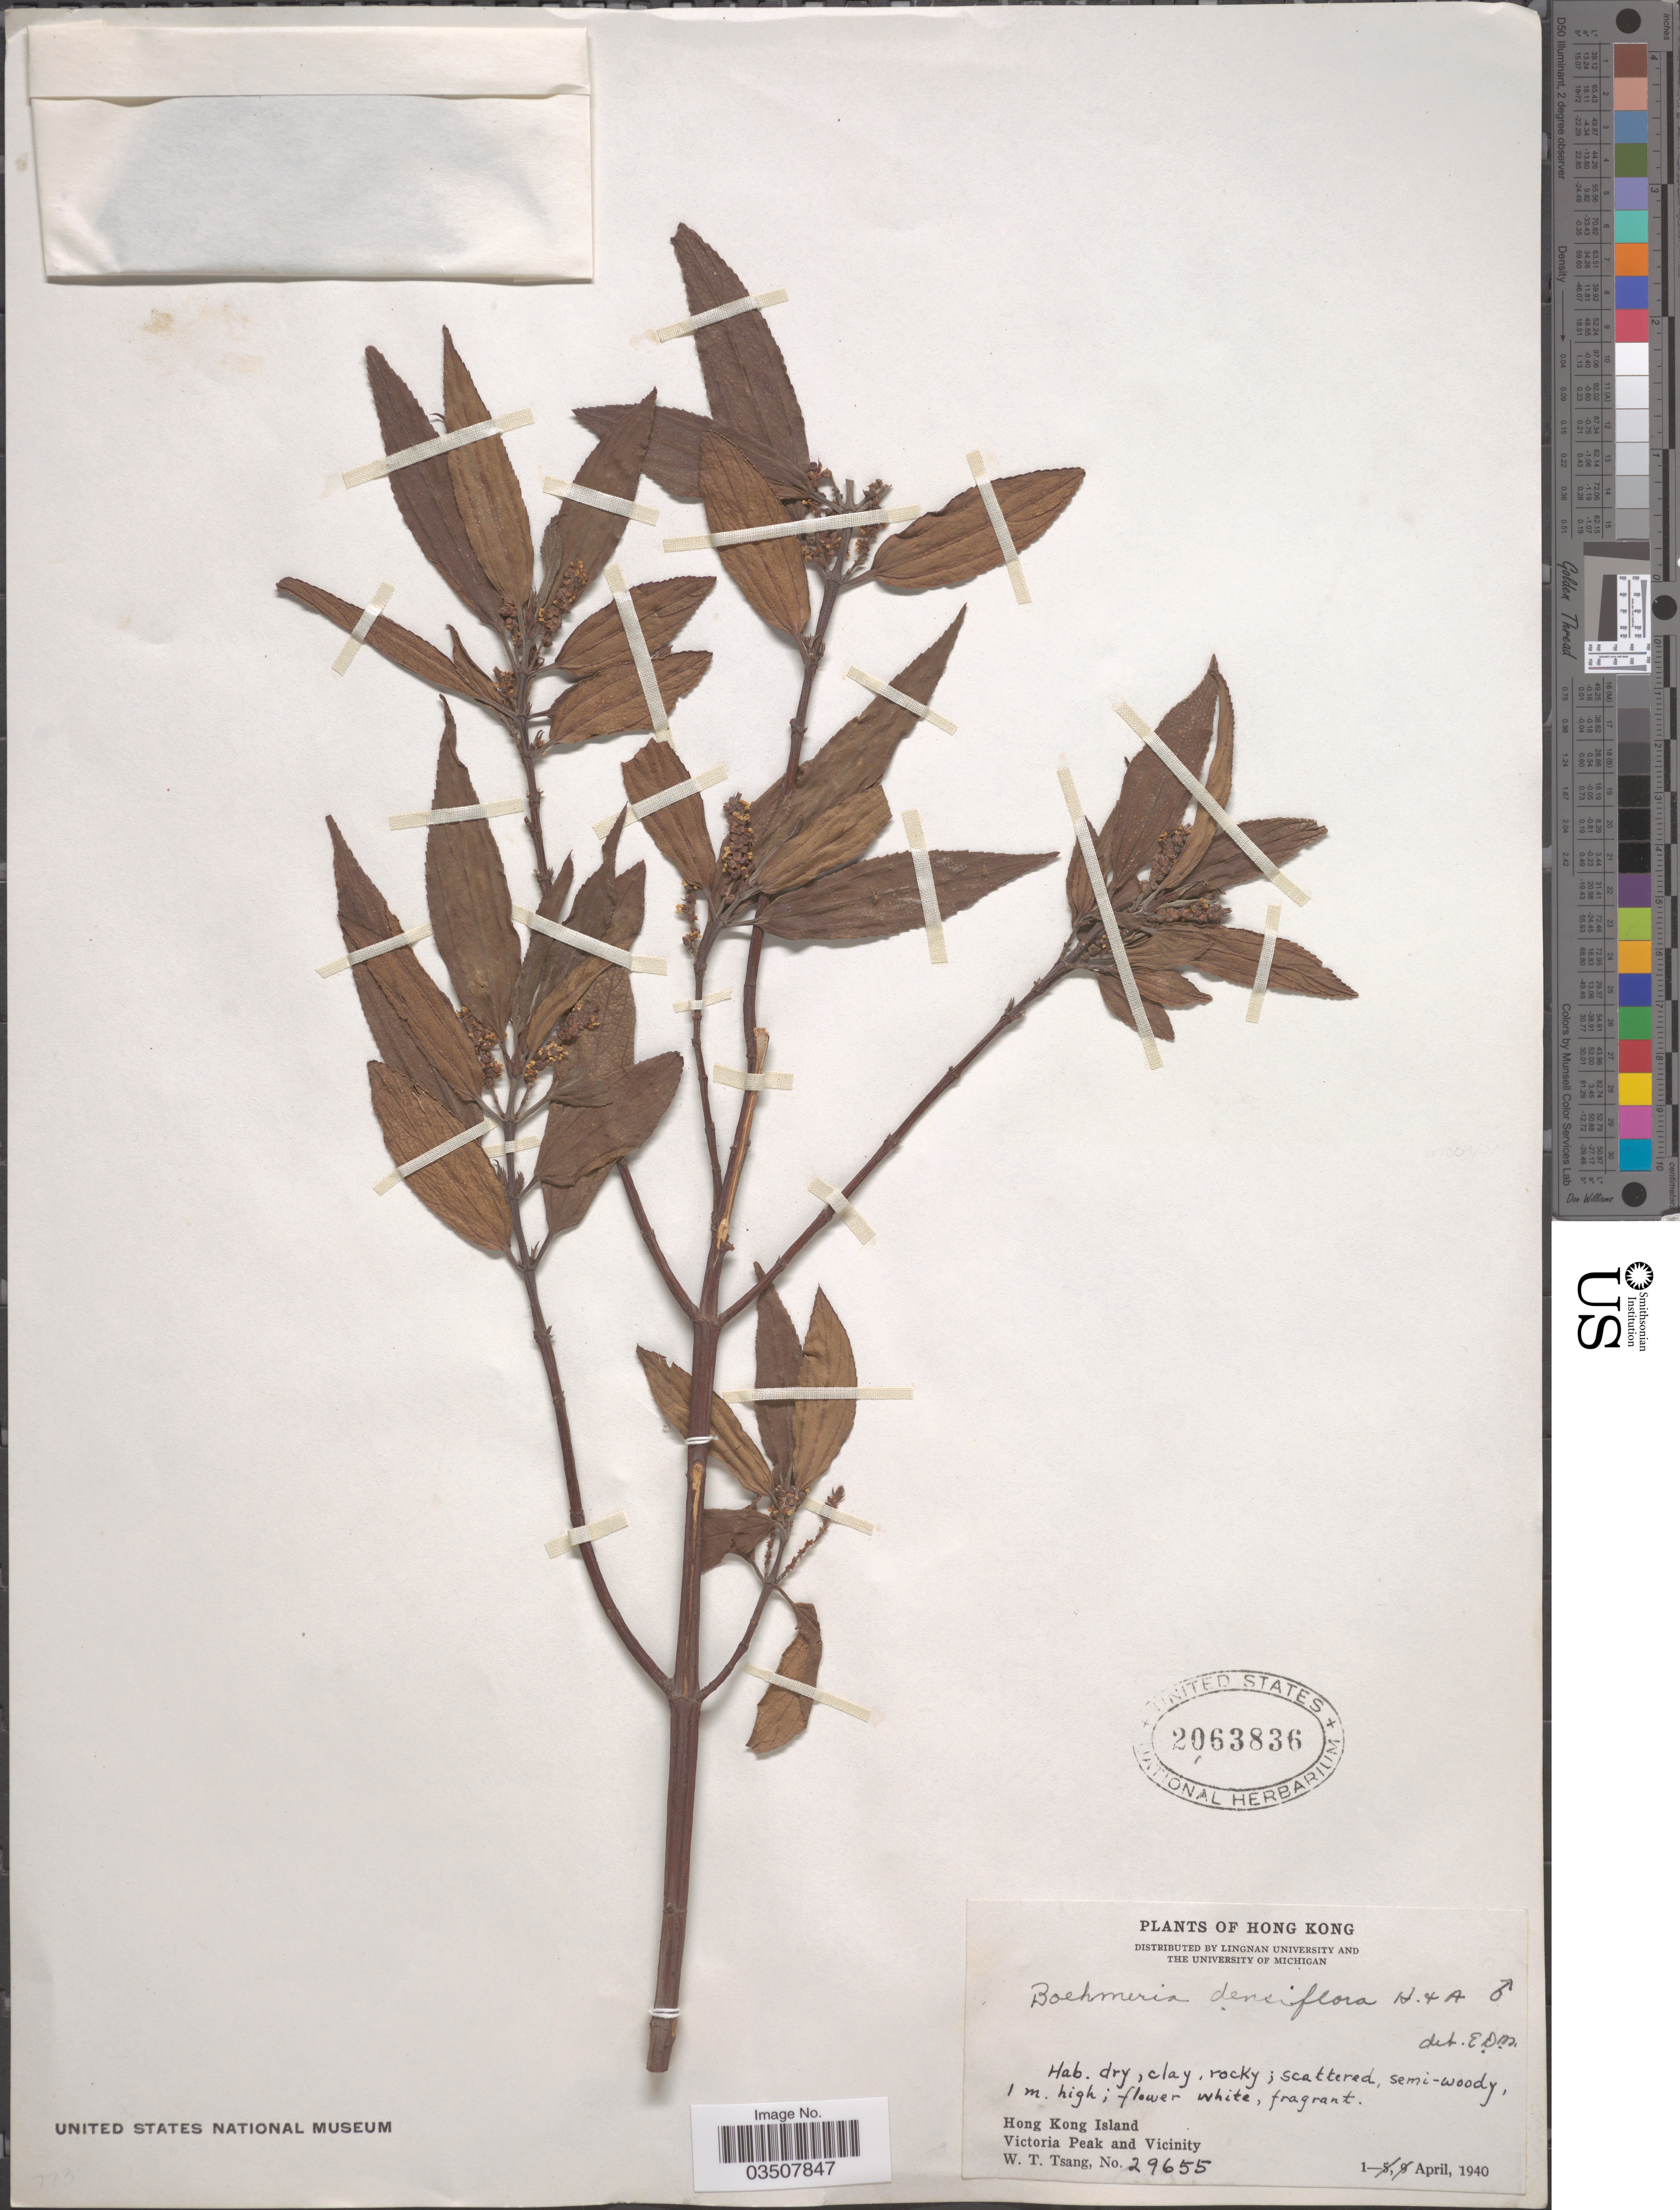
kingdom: Plantae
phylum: Tracheophyta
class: Magnoliopsida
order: Rosales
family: Urticaceae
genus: Boehmeria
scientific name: Boehmeria densiflora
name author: Hook. & Arn.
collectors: W. T. Tsang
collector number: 29655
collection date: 1940-04-01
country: China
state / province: Hong Kong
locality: Hong Kong Island. Victoria Peak and Vicinity.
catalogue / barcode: US 2063836